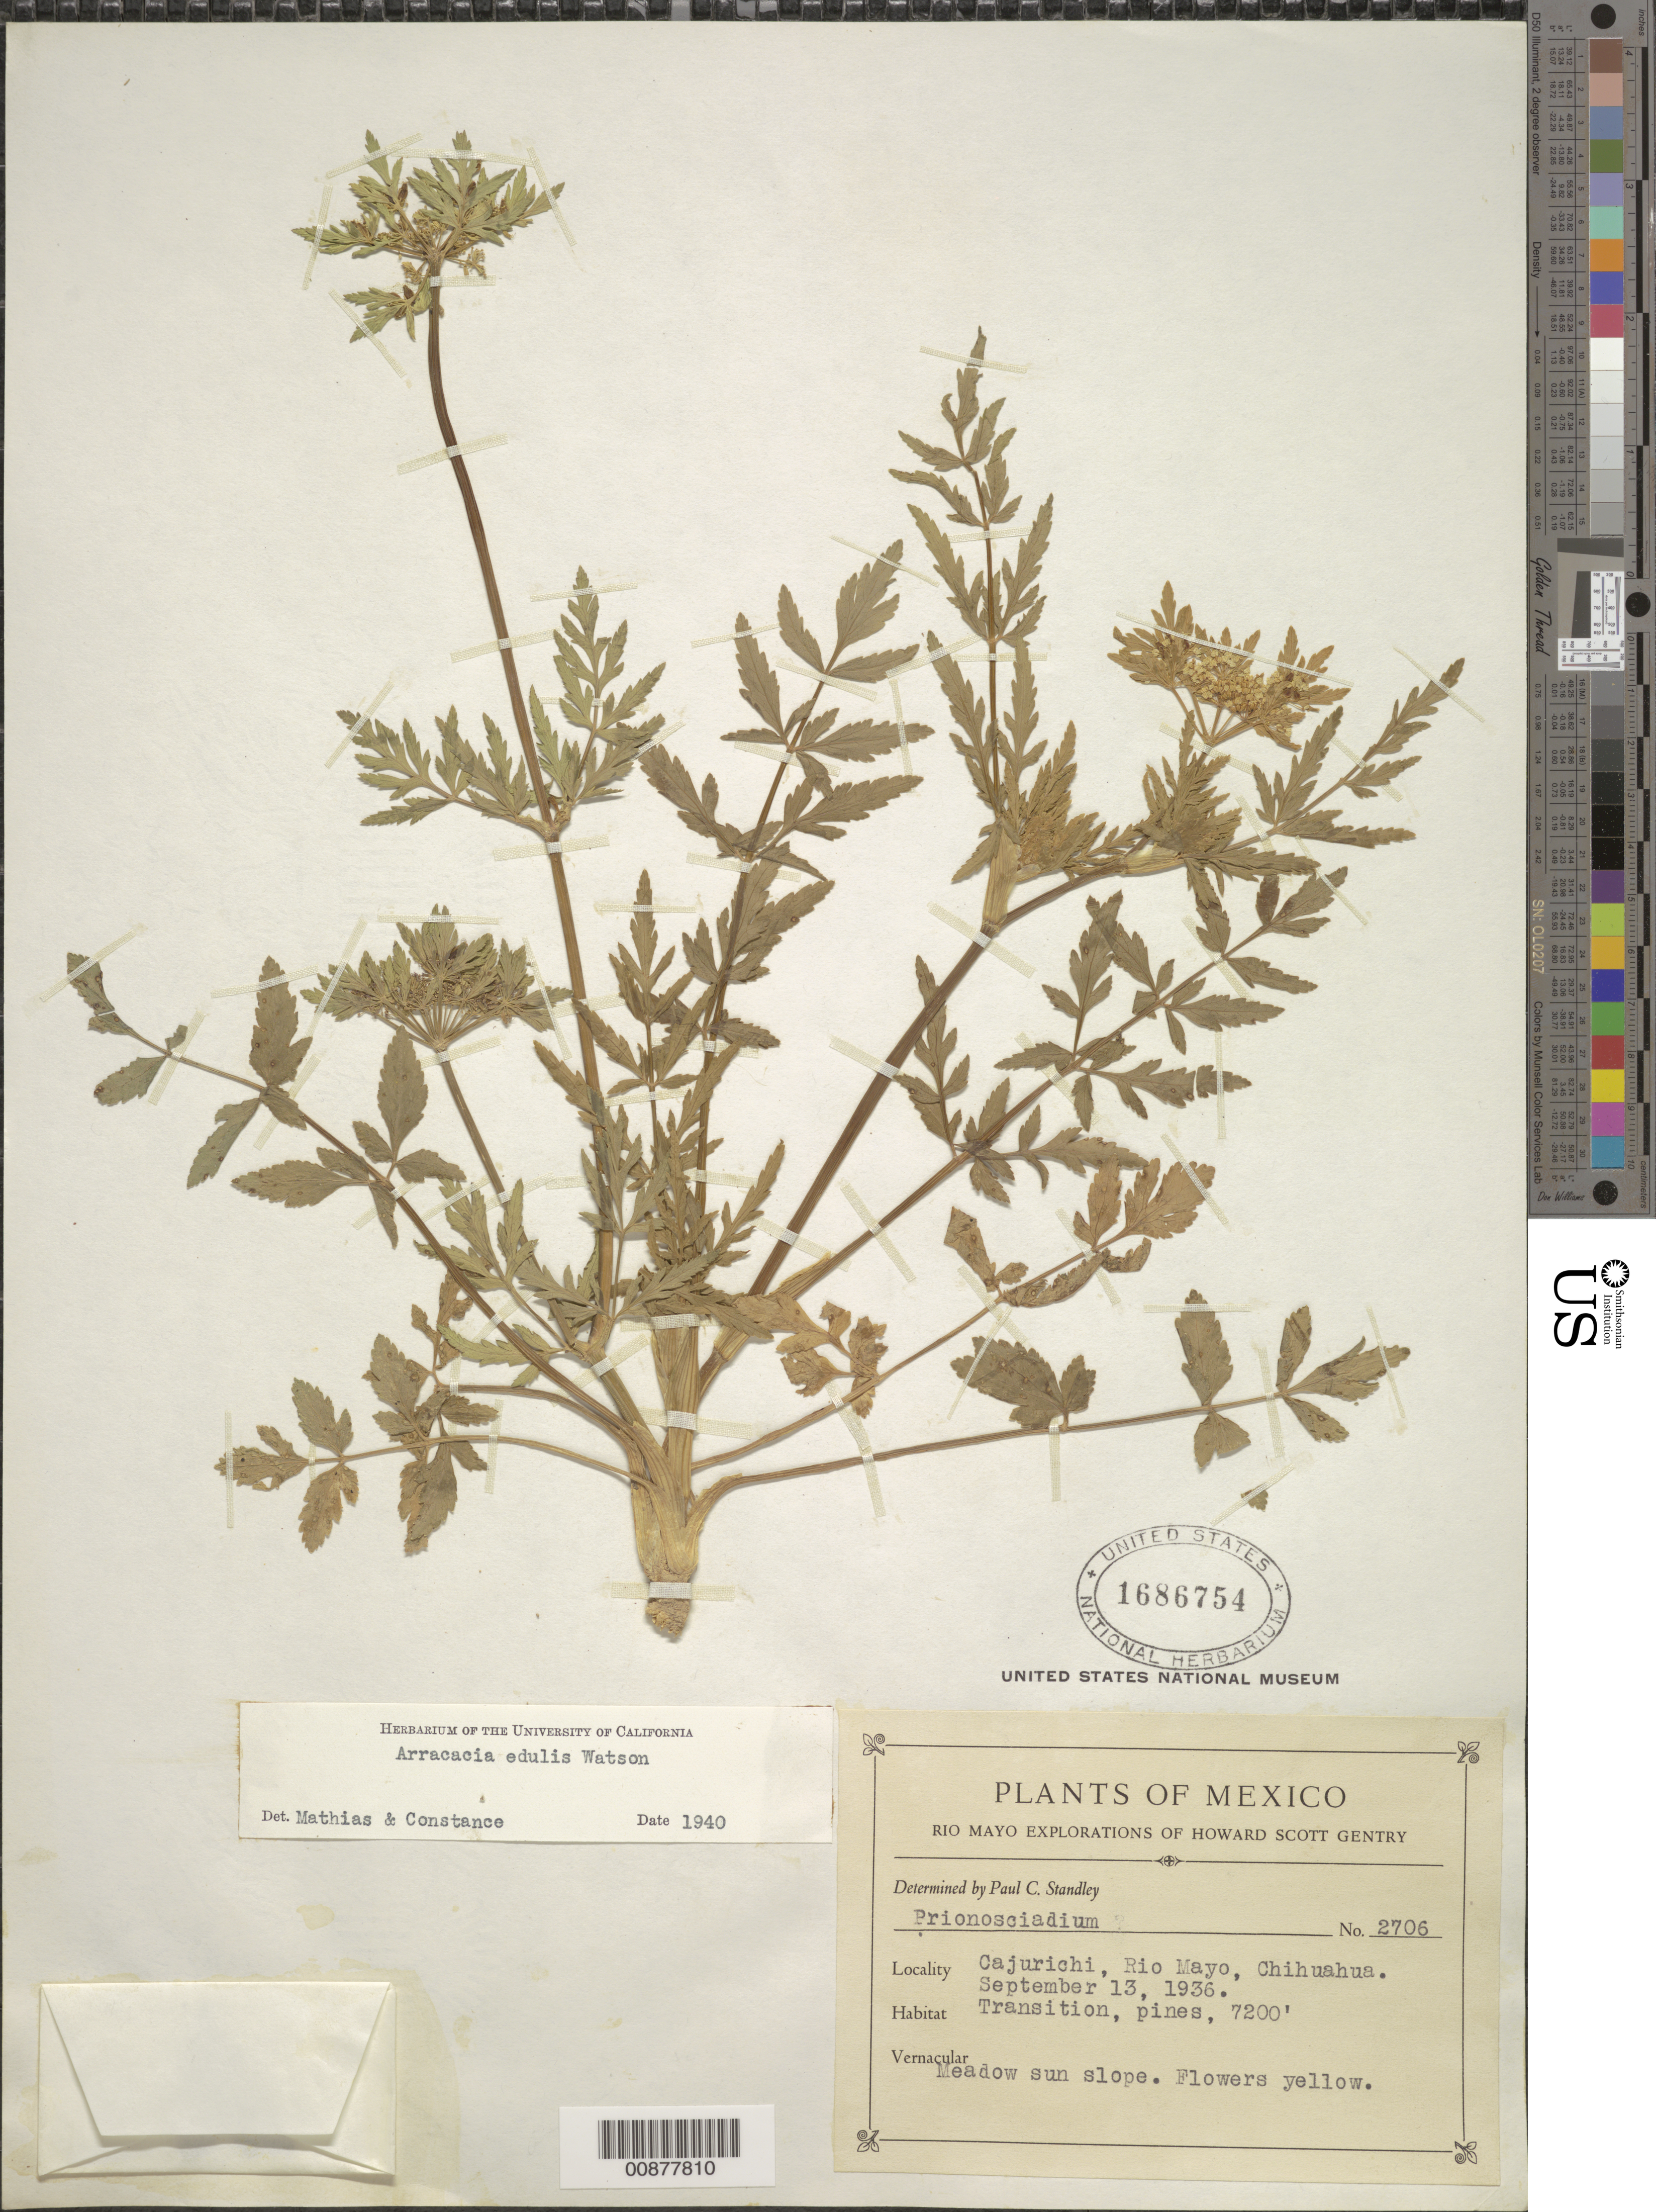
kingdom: Plantae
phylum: Tracheophyta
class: Magnoliopsida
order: Apiales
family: Apiaceae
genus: Arracacia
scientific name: Arracacia edulis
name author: S. Watson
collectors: H. S. Gentry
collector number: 2706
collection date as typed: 13 Sep 1936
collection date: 1936-09-13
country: Mexico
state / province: Chihuahua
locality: Cajurichi, Río Mayo, Chihuahua.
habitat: Transition, pines. Meadow sun slope.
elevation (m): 2195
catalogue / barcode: US 1686754